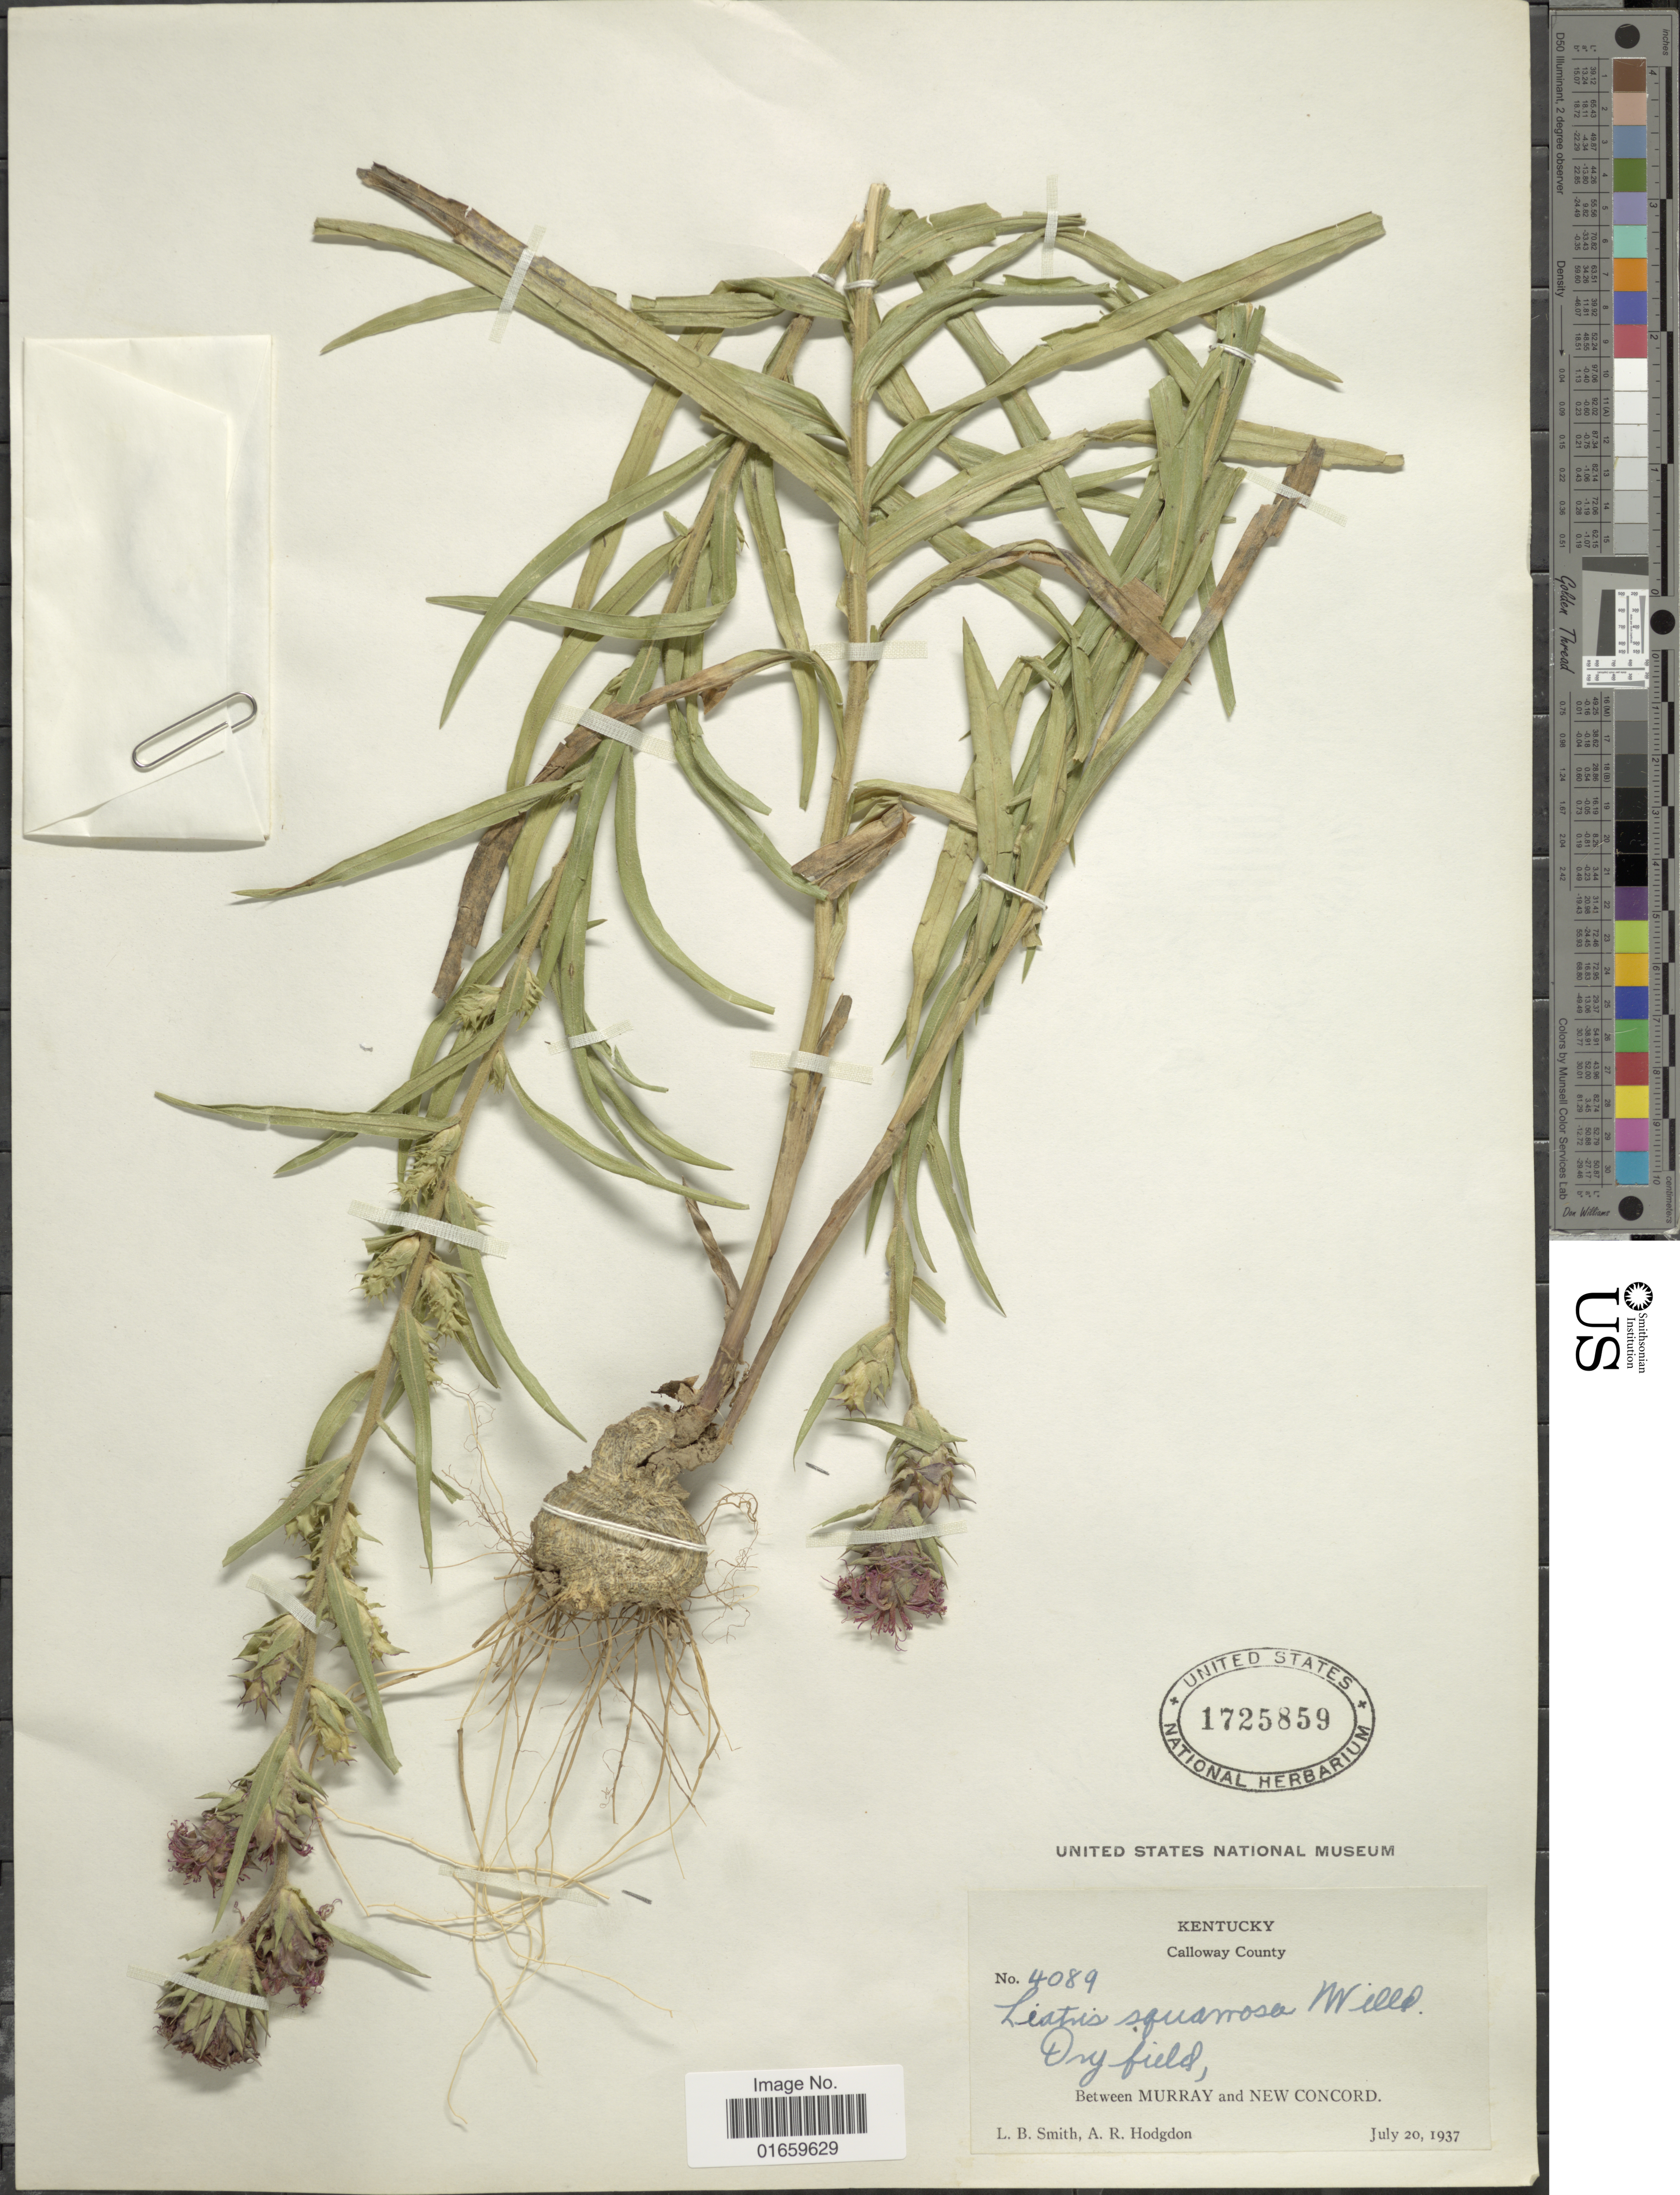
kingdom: Plantae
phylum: Tracheophyta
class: Magnoliopsida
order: Asterales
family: Asteraceae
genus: Liatris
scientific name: Liatris squarrosa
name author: (L.) Michx.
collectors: L. Smith & A. R. Hodgdon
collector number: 4089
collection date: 1937-07-20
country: United States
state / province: Kentucky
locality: Calloway County, Between Murray and New Concord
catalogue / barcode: US 1725859